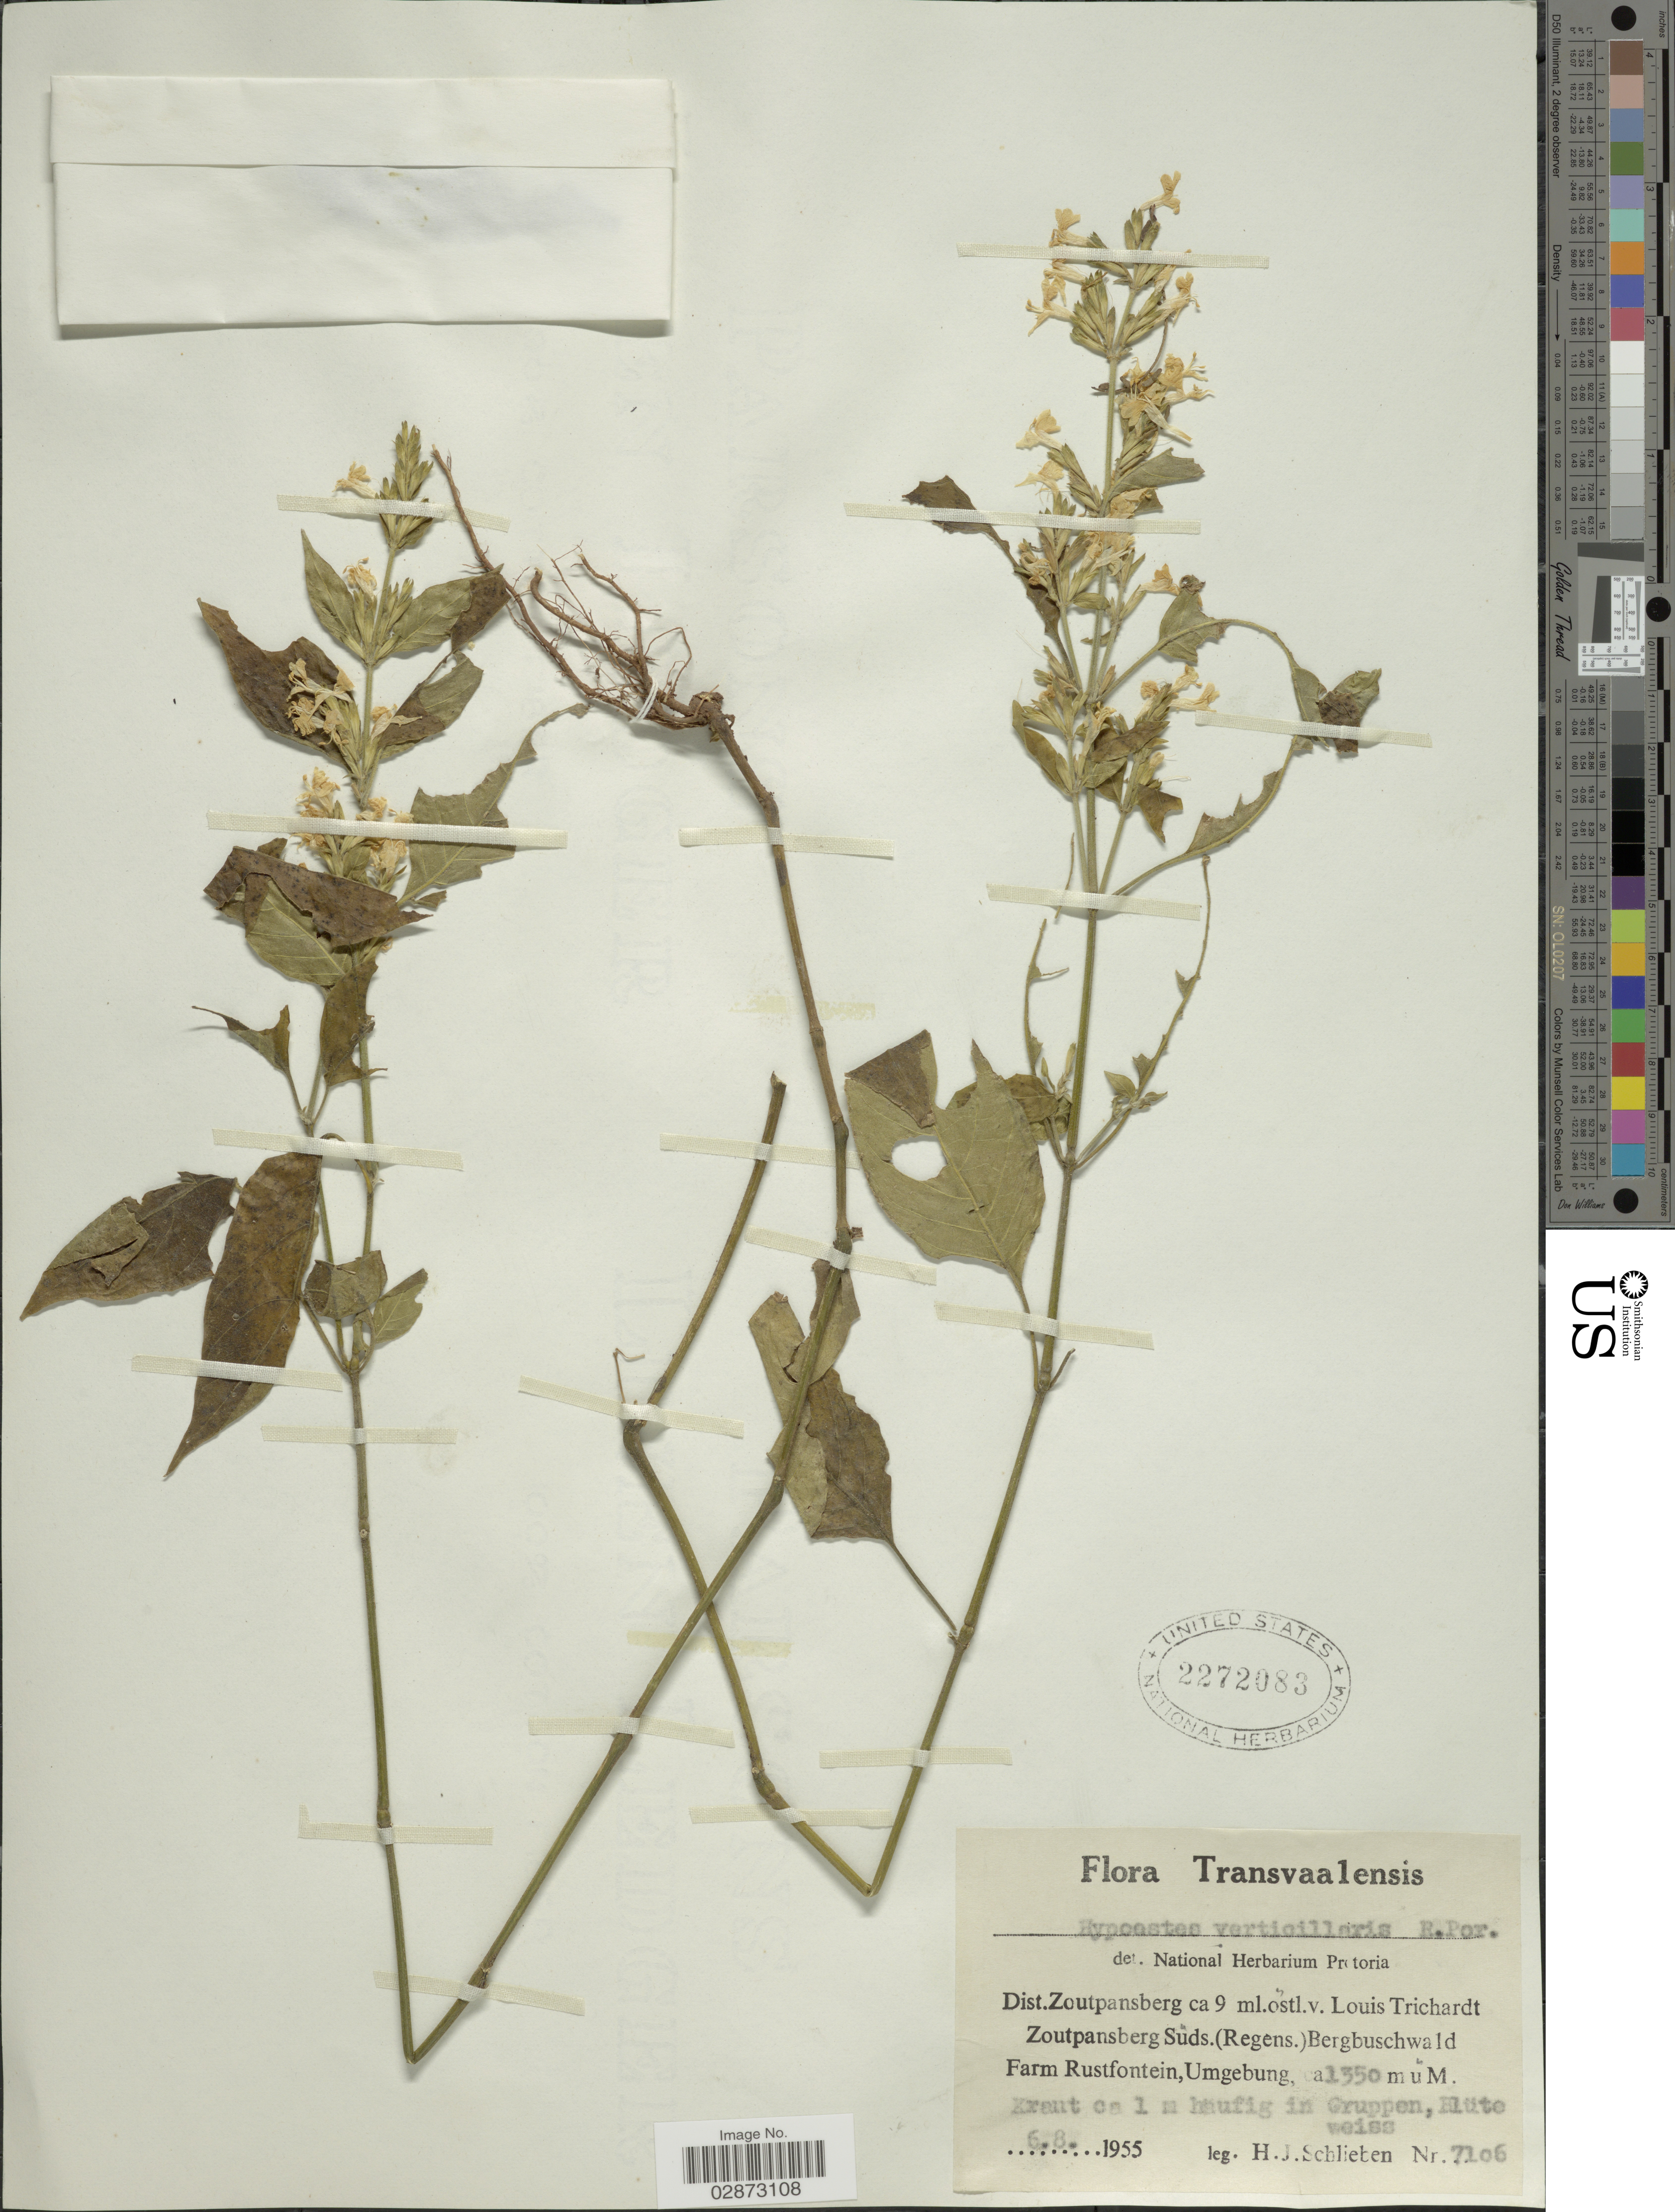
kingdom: Plantae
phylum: Tracheophyta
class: Magnoliopsida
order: Lamiales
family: Acanthaceae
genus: Hypoestes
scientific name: Hypoestes verticillaris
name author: (L. f.) Sol.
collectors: H. J. Schlieben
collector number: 7106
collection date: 1955-08-06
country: South Africa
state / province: Limpopo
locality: Transvaalensis. Dist.Zoutpansberg ca 9 ml.ostl.v. Louis Trichardt Zoutpansberg Süds. (Regens.) Bergbuschwald Farm Rustfontein.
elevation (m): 1350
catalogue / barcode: US 2272083